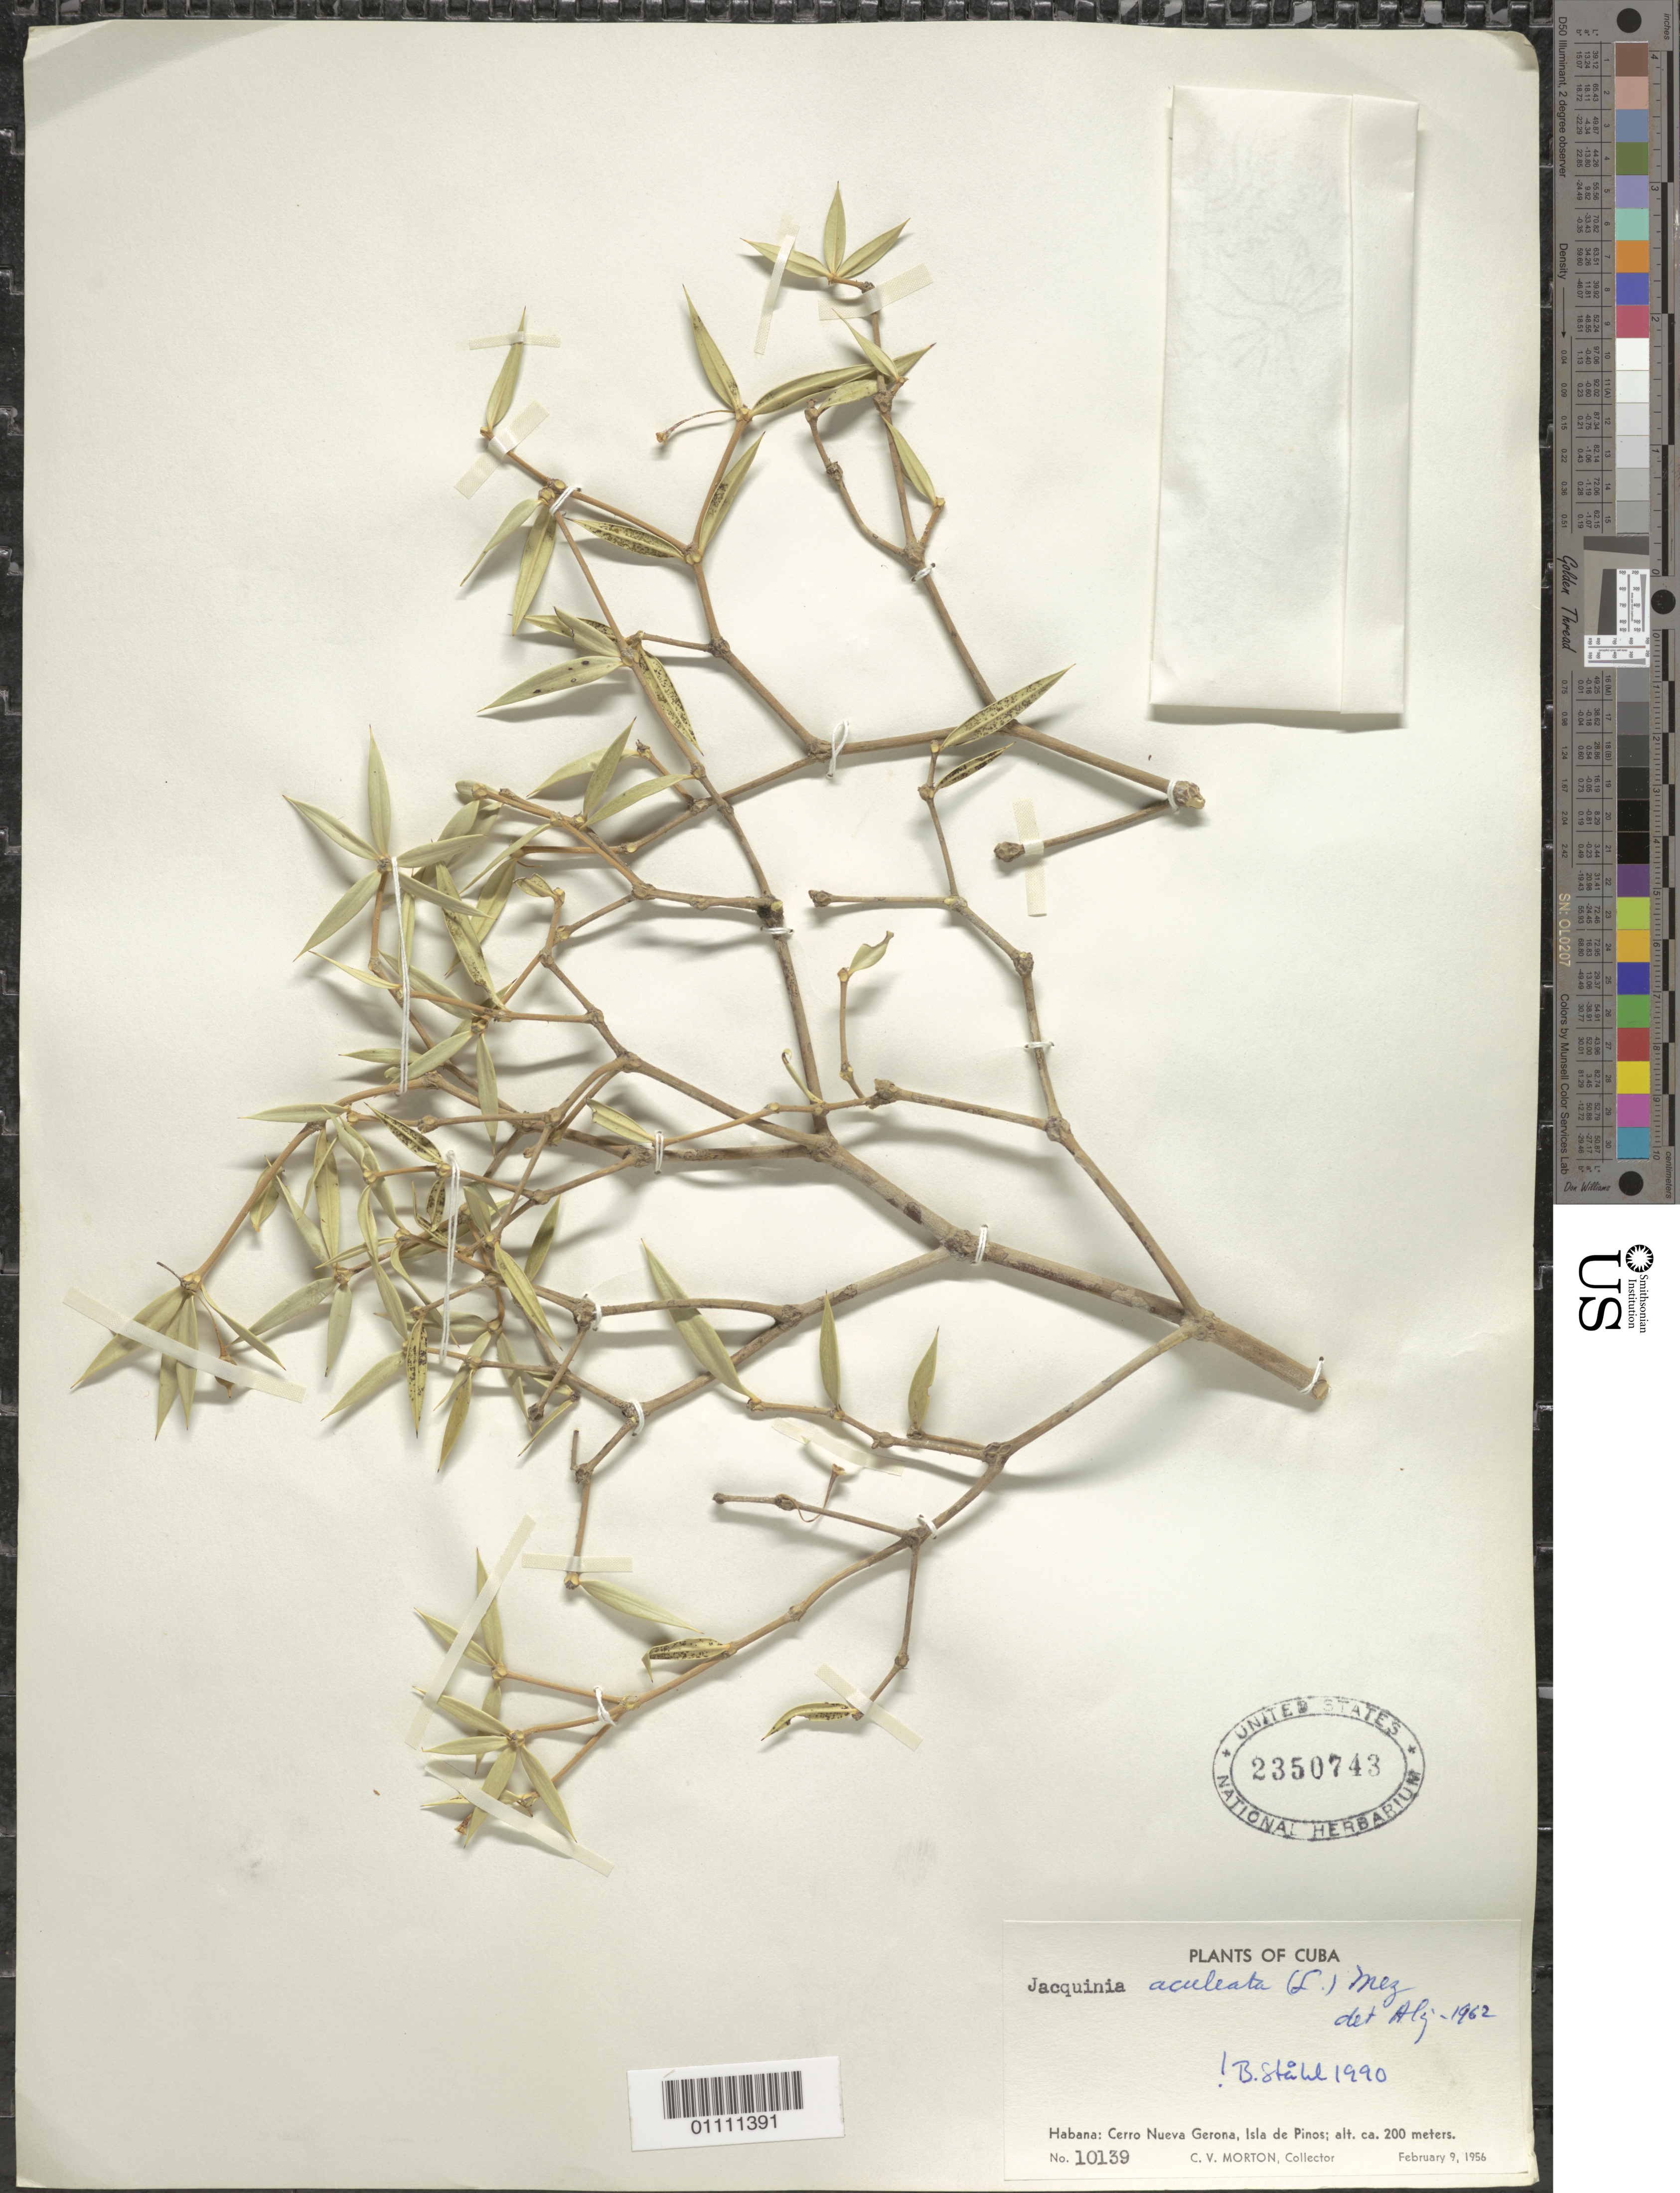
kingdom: Plantae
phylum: Tracheophyta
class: Magnoliopsida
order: Ericales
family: Primulaceae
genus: Jacquinia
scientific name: Jacquinia aculeata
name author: (L.) Mez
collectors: C. V. Morton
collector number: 10139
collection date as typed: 09 Feb 1956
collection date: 1956-02-09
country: Cuba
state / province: Isla de La Juventud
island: Isla de la Juventud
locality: Isle of Pines, Cerro Nueva Gerona, Isla de Pinos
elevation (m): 200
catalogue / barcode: US 2350743